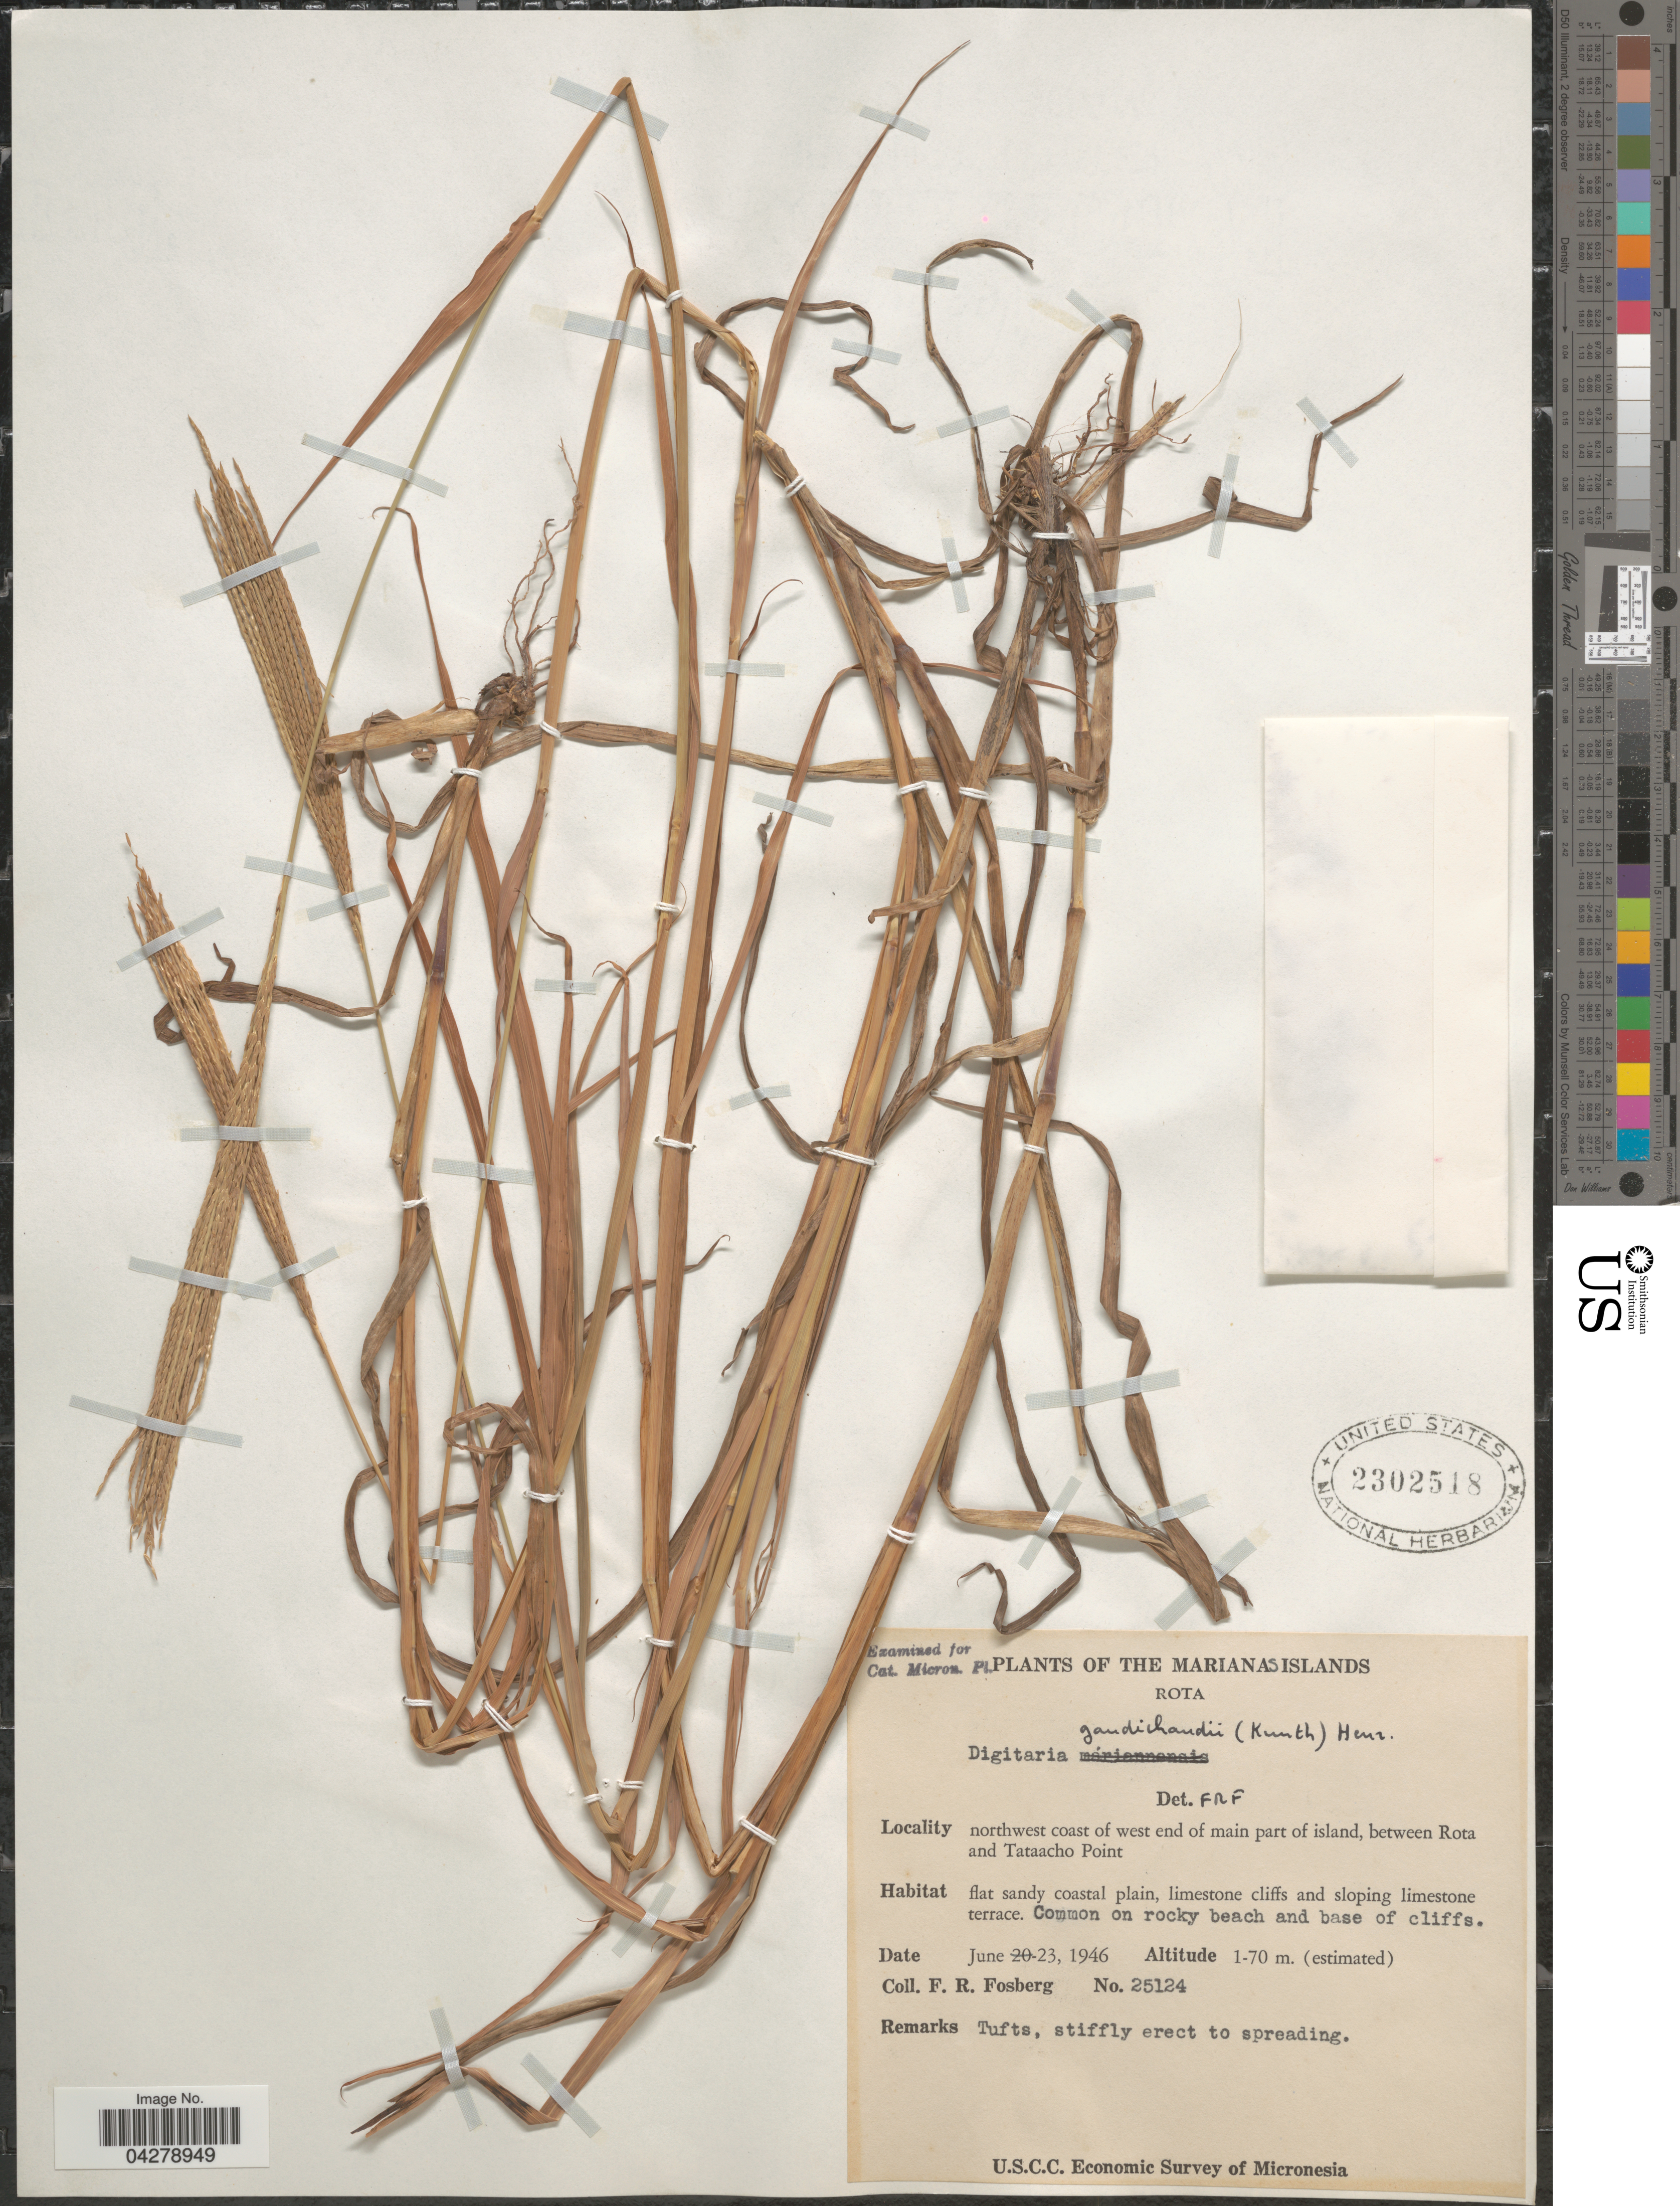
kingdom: Plantae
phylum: Tracheophyta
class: Liliopsida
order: Poales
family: Poaceae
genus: Digitaria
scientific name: Digitaria gaudichaudii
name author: (Kunth) Ham.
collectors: F. R. Fosberg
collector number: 25124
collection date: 1946-06-23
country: Northern Mariana Islands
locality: The Marianas Islands. Rota. Northwest coast of west end of main part of island, between Rota and Tataacho Point. Flat sandy coastal plain, limestone cliffs and sloping limestone terrace. Common on rocky beach and base of cliffs. U.S.C.C. Economic Survey of Micronesia.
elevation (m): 1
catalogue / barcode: US 2302518